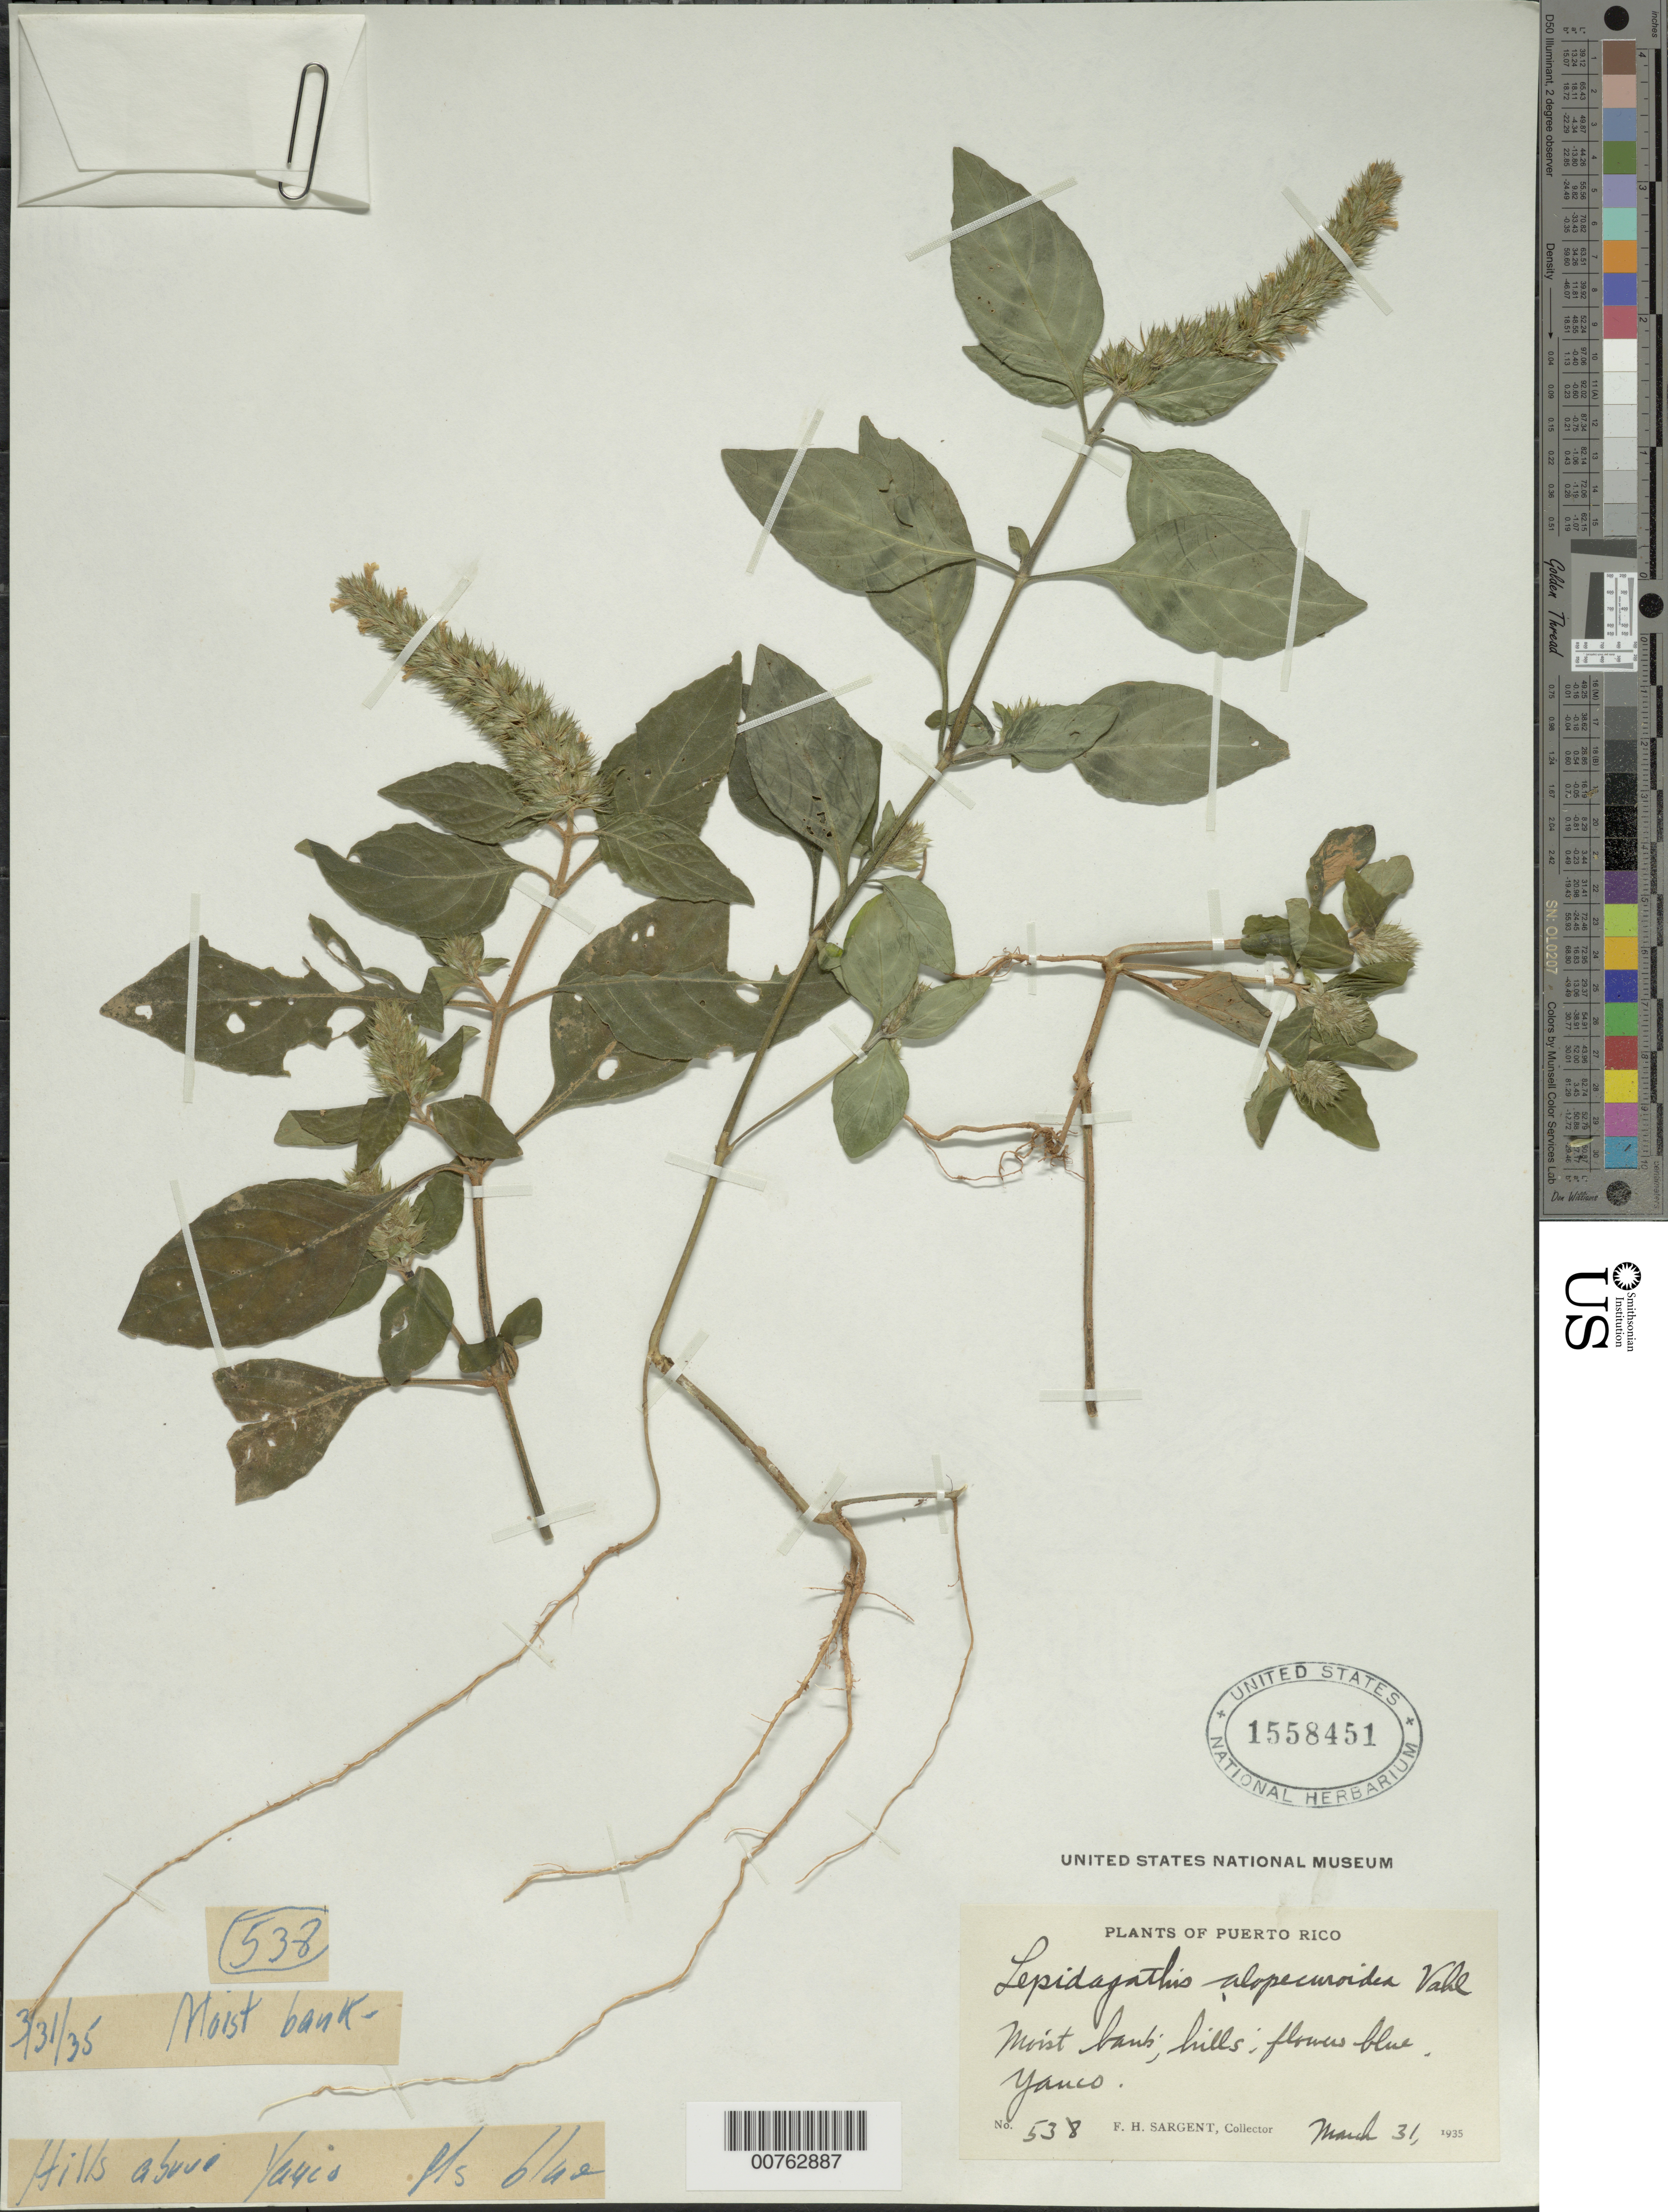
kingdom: Plantae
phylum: Tracheophyta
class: Magnoliopsida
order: Lamiales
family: Acanthaceae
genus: Teliostachya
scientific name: Teliostachya alopecuroidea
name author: (Vahl) Nees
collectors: F. H. Sargent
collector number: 538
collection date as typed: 31 Mar 1935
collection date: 1935-03-31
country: Puerto Rico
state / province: Yauco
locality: Hills above Yauco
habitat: Moist bank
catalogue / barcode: US 1558451